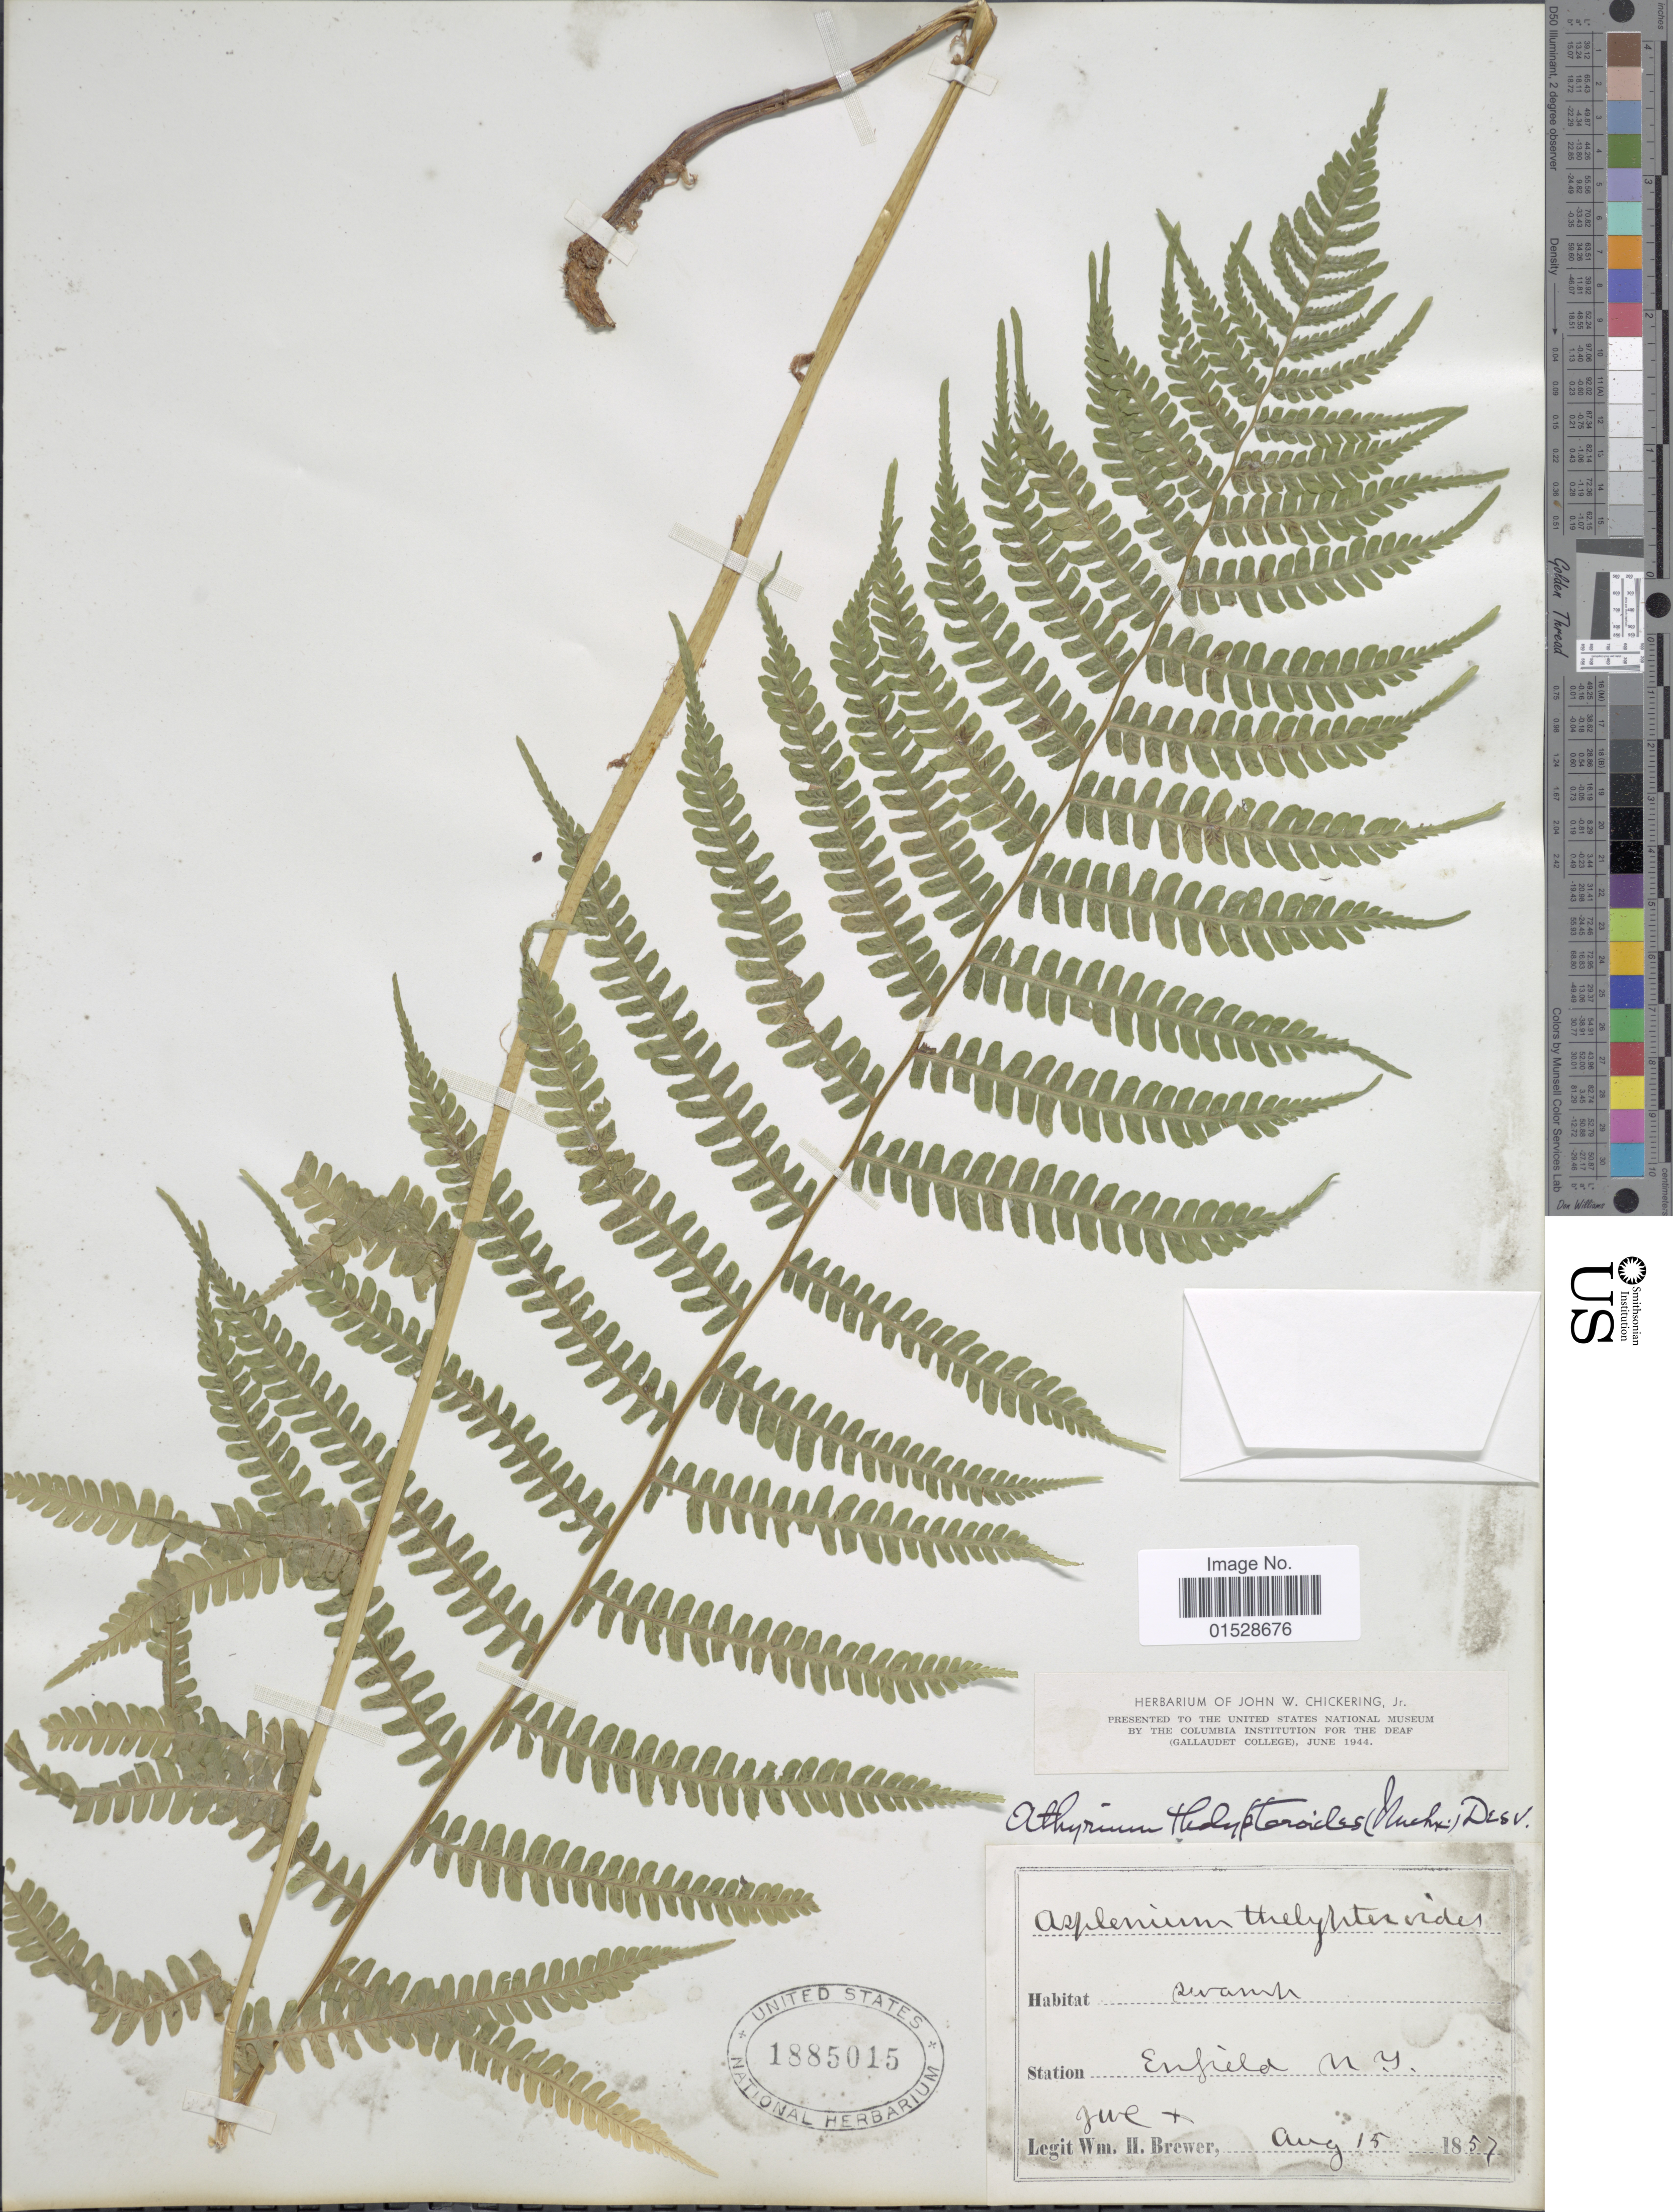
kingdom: Plantae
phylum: Tracheophyta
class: Polypodiopsida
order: Polypodiales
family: Athyriaceae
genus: Deparia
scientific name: Deparia acrostichoides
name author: (Sw.) M. Kato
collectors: W. H. Brewer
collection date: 1857-08-15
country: United States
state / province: New York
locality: Enfield, N. Y.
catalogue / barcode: US 1885015